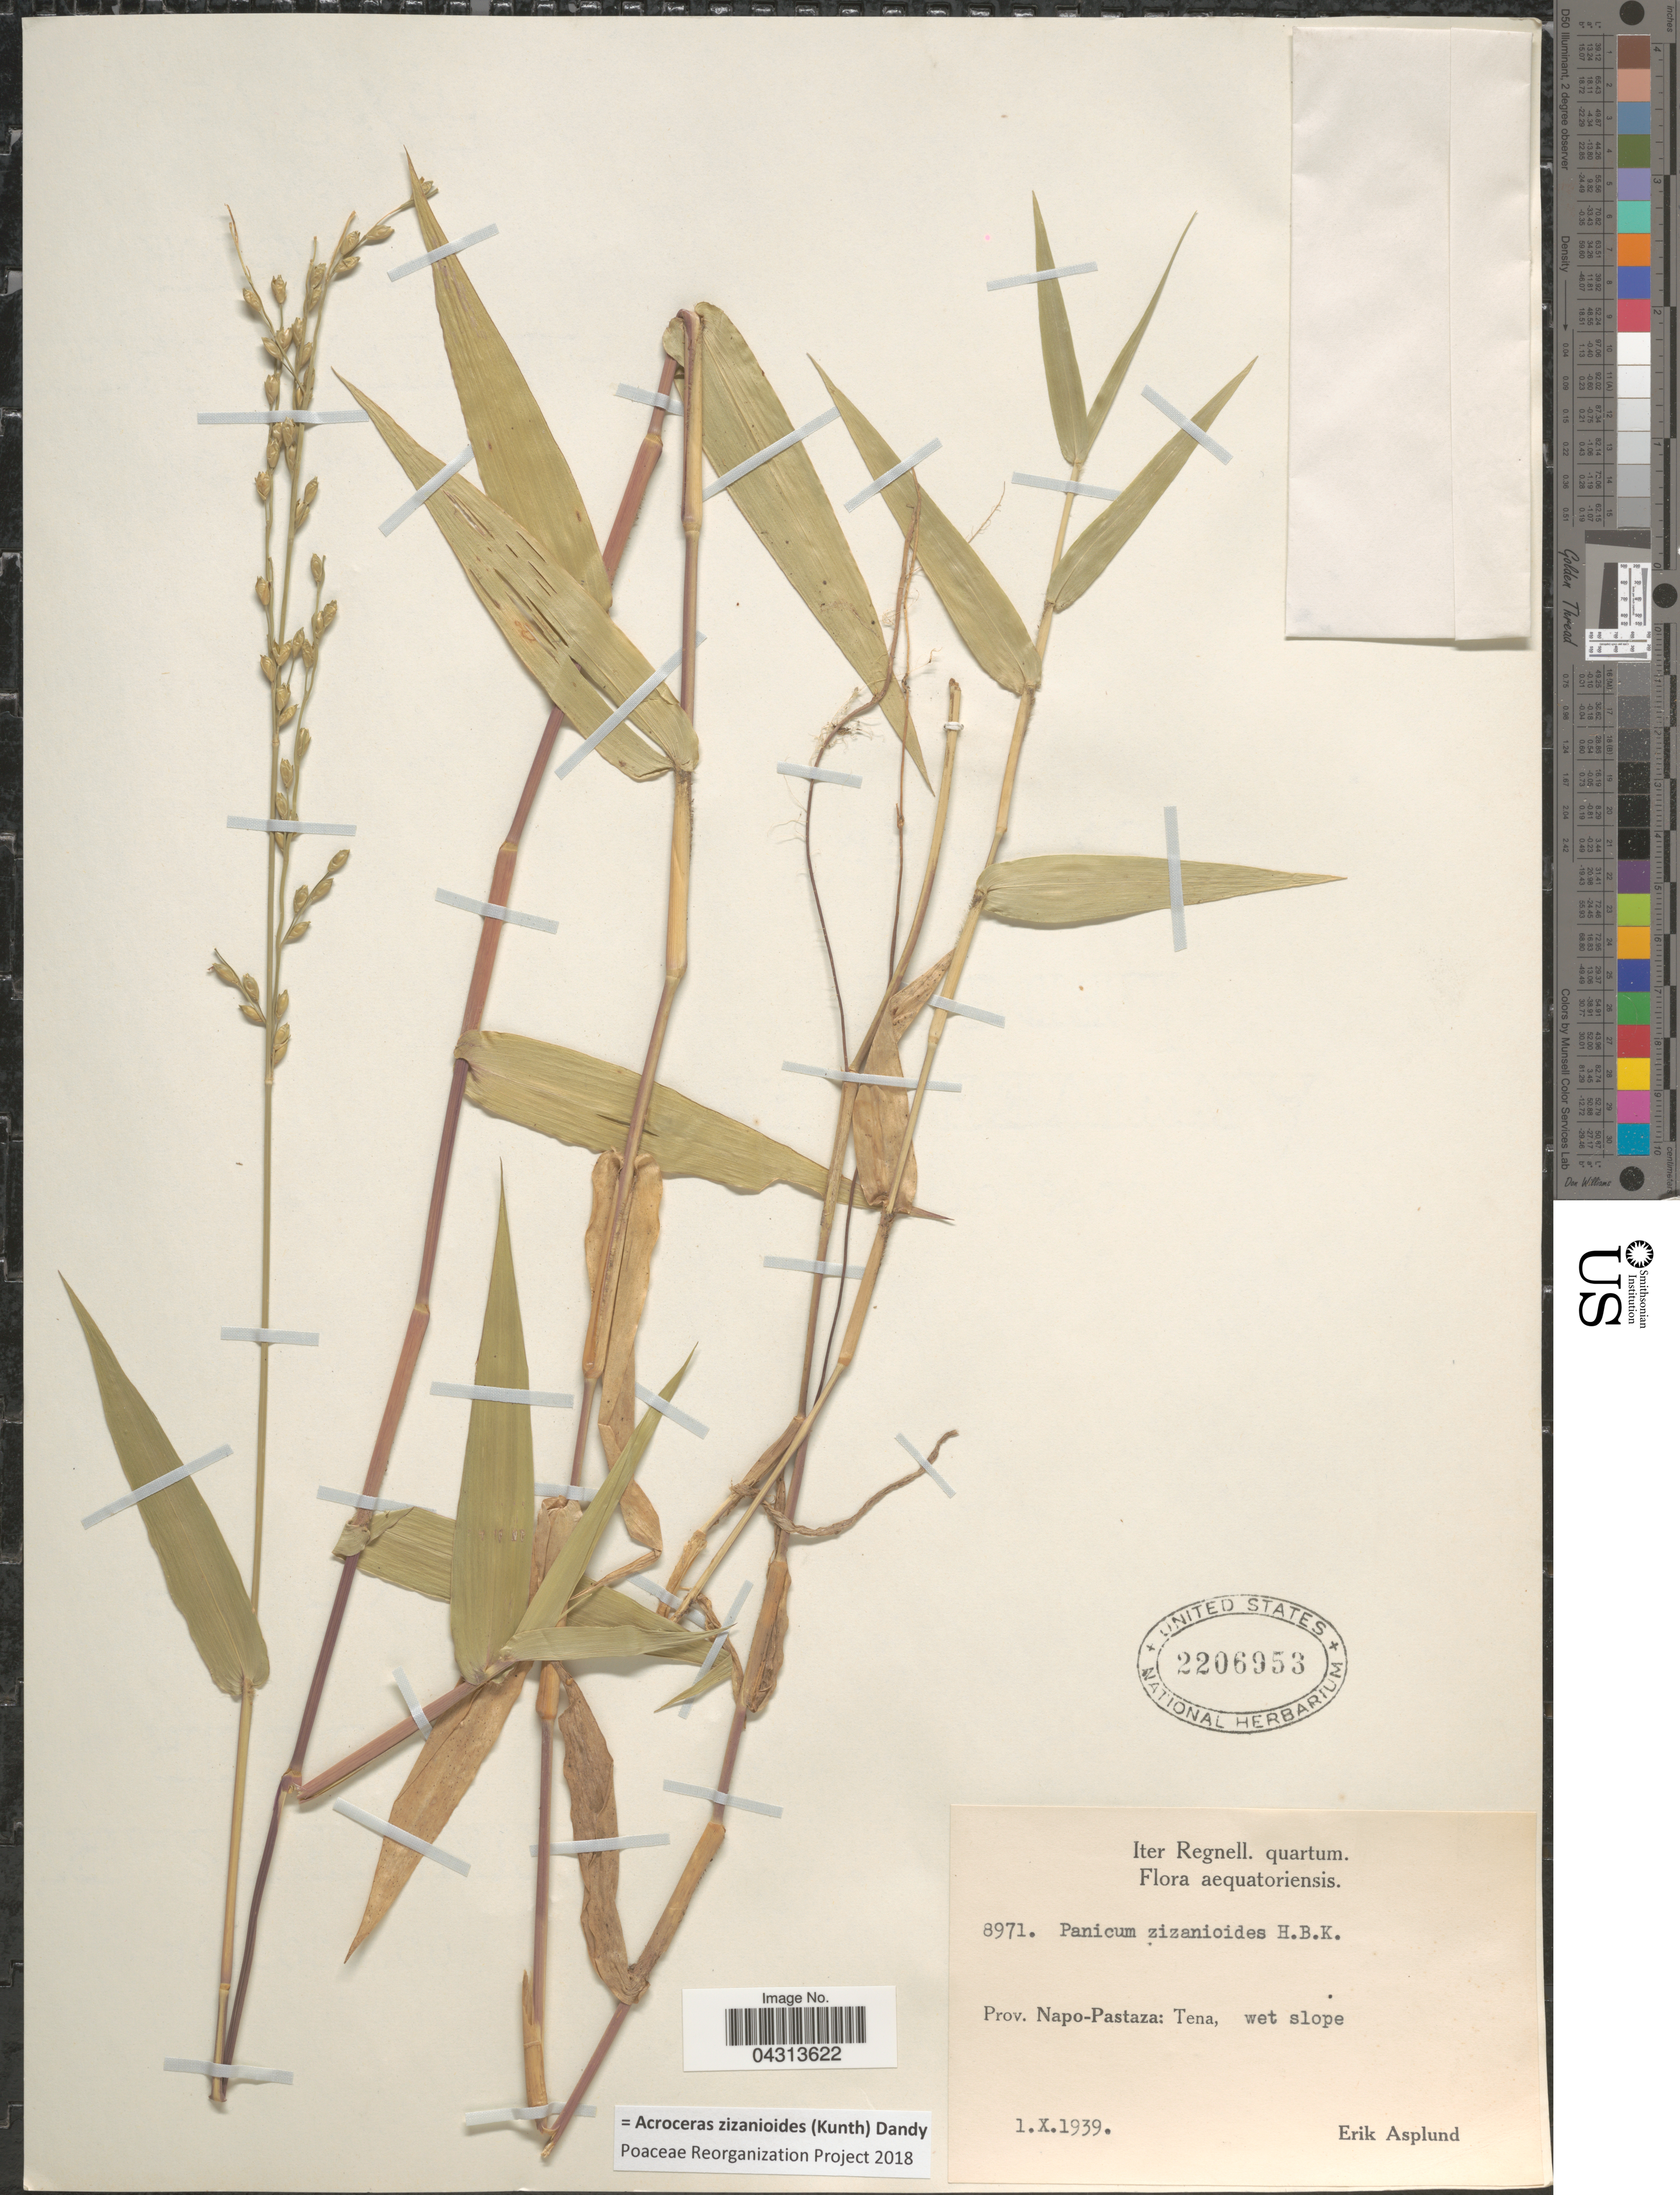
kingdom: Plantae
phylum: Tracheophyta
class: Liliopsida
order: Poales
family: Poaceae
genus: Acroceras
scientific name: Acroceras zizanioides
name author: (Kunth) Dandy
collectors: E. Asplund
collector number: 8971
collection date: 1939-10-01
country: Ecuador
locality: Iter Regnell. quartum. Aequatoriensis. Prov. Napo-Pastaza: Tena.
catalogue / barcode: US 2206953